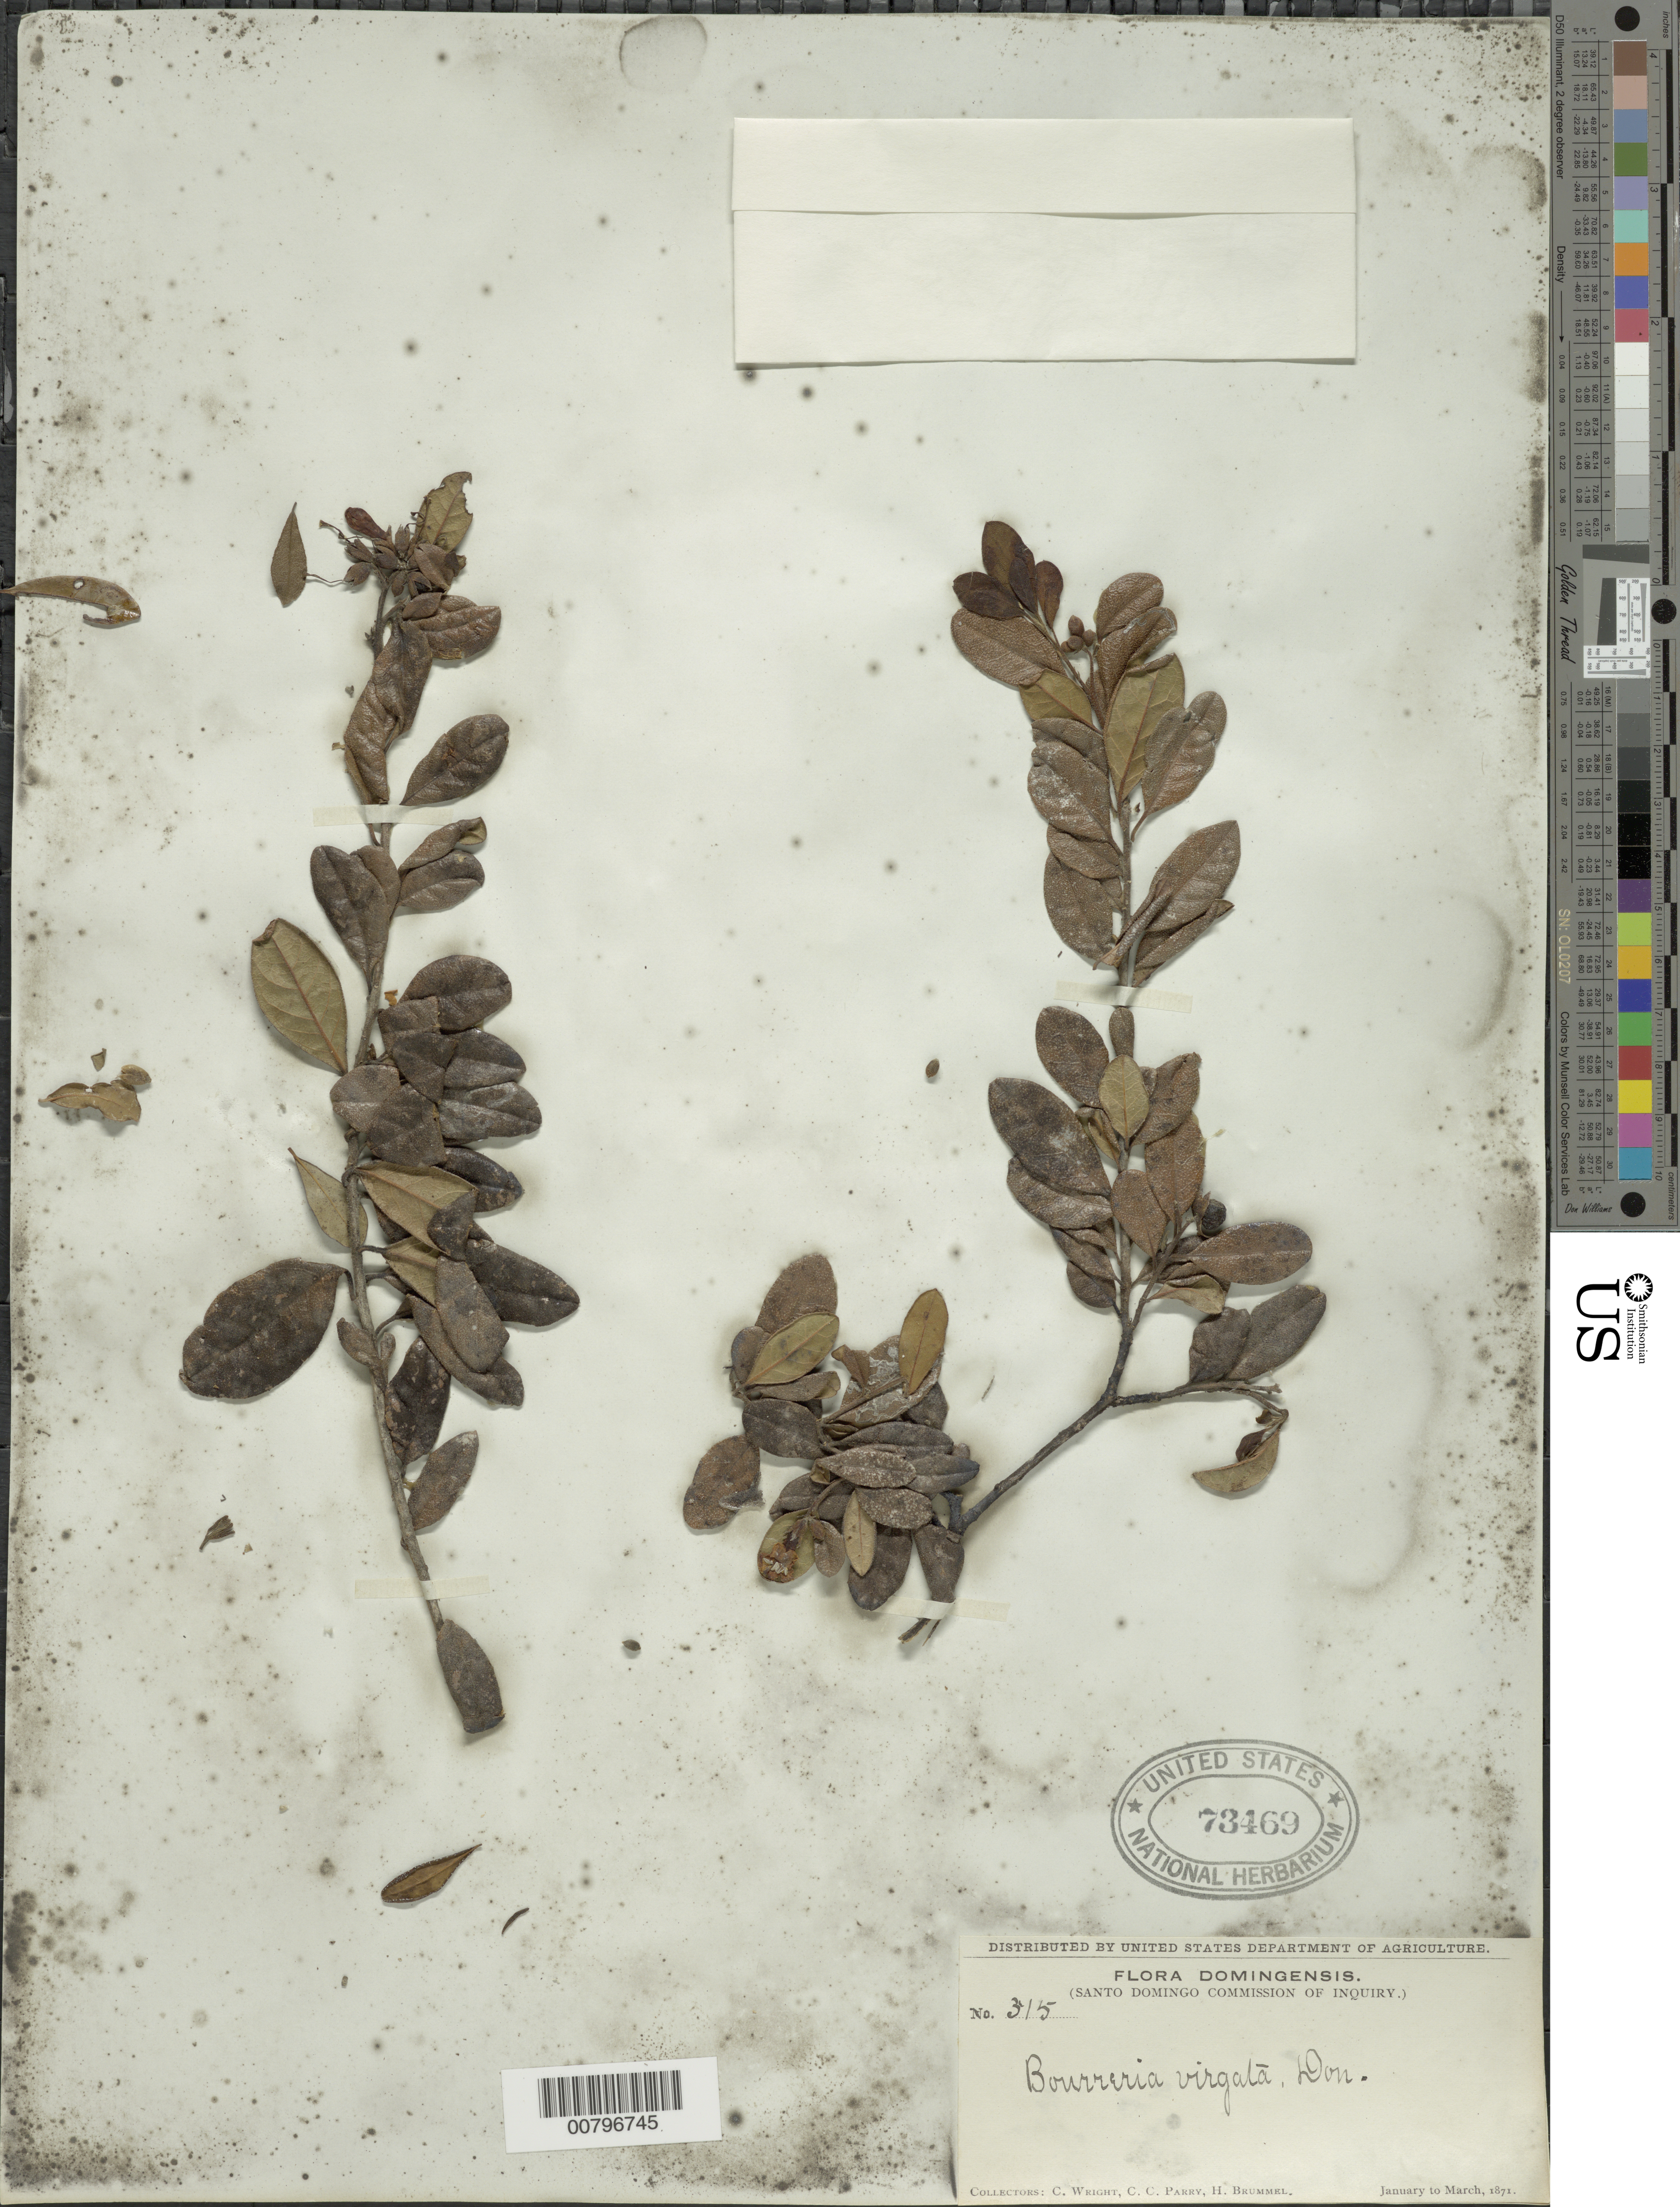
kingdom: Plantae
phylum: Tracheophyta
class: Magnoliopsida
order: Boraginales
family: Ehretiaceae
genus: Bourreria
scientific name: Bourreria virgata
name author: (Sw.) G. Don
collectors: C. Wright, C. C. Parry & H. Brummel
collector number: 315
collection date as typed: Jan 1871 to -- Mar 1871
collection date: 1871-01/1871-03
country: Dominican Republic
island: Hispaniola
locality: Santo Domingo Commission of Inquiry.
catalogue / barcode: US 73469